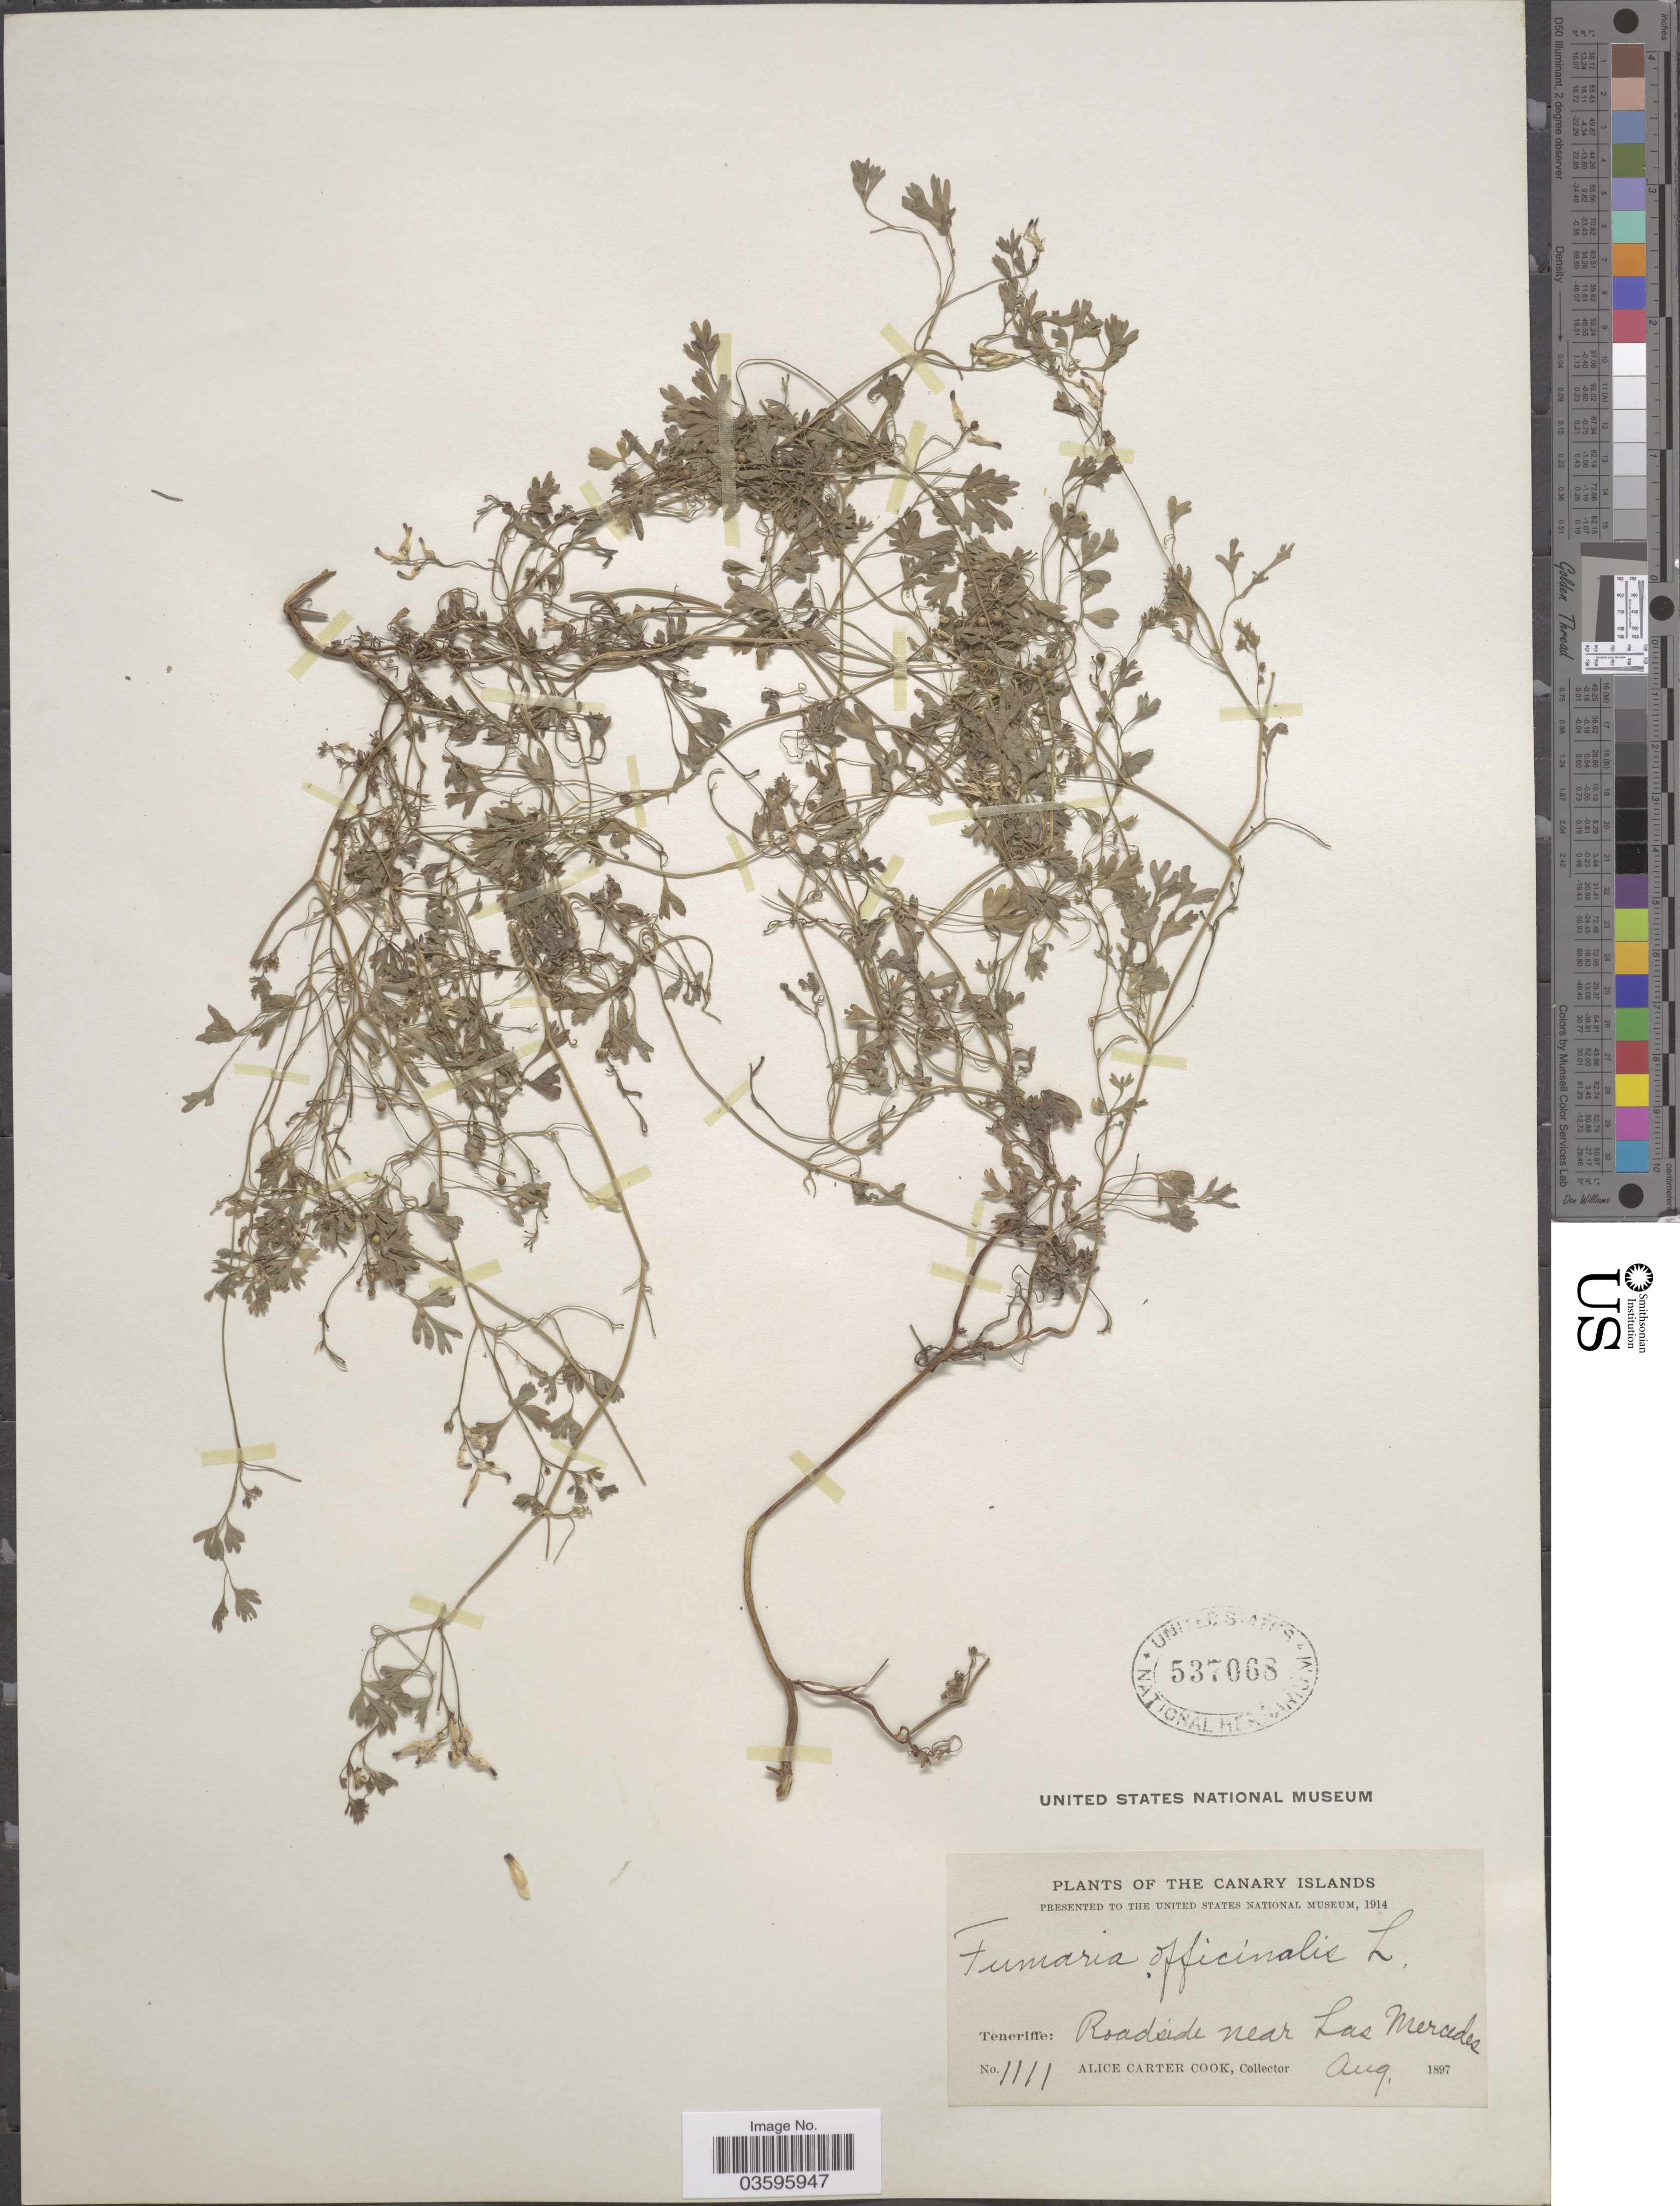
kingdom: Plantae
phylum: Tracheophyta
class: Magnoliopsida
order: Ranunculales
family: Papaveraceae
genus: Fumaria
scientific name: Fumaria officinalis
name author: L.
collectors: Alice C. Cook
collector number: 1111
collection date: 1897-08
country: Spain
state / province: Canarias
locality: The Canary Islands. Teneriffe: Roadside near Las Mercedes.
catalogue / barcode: US 537068